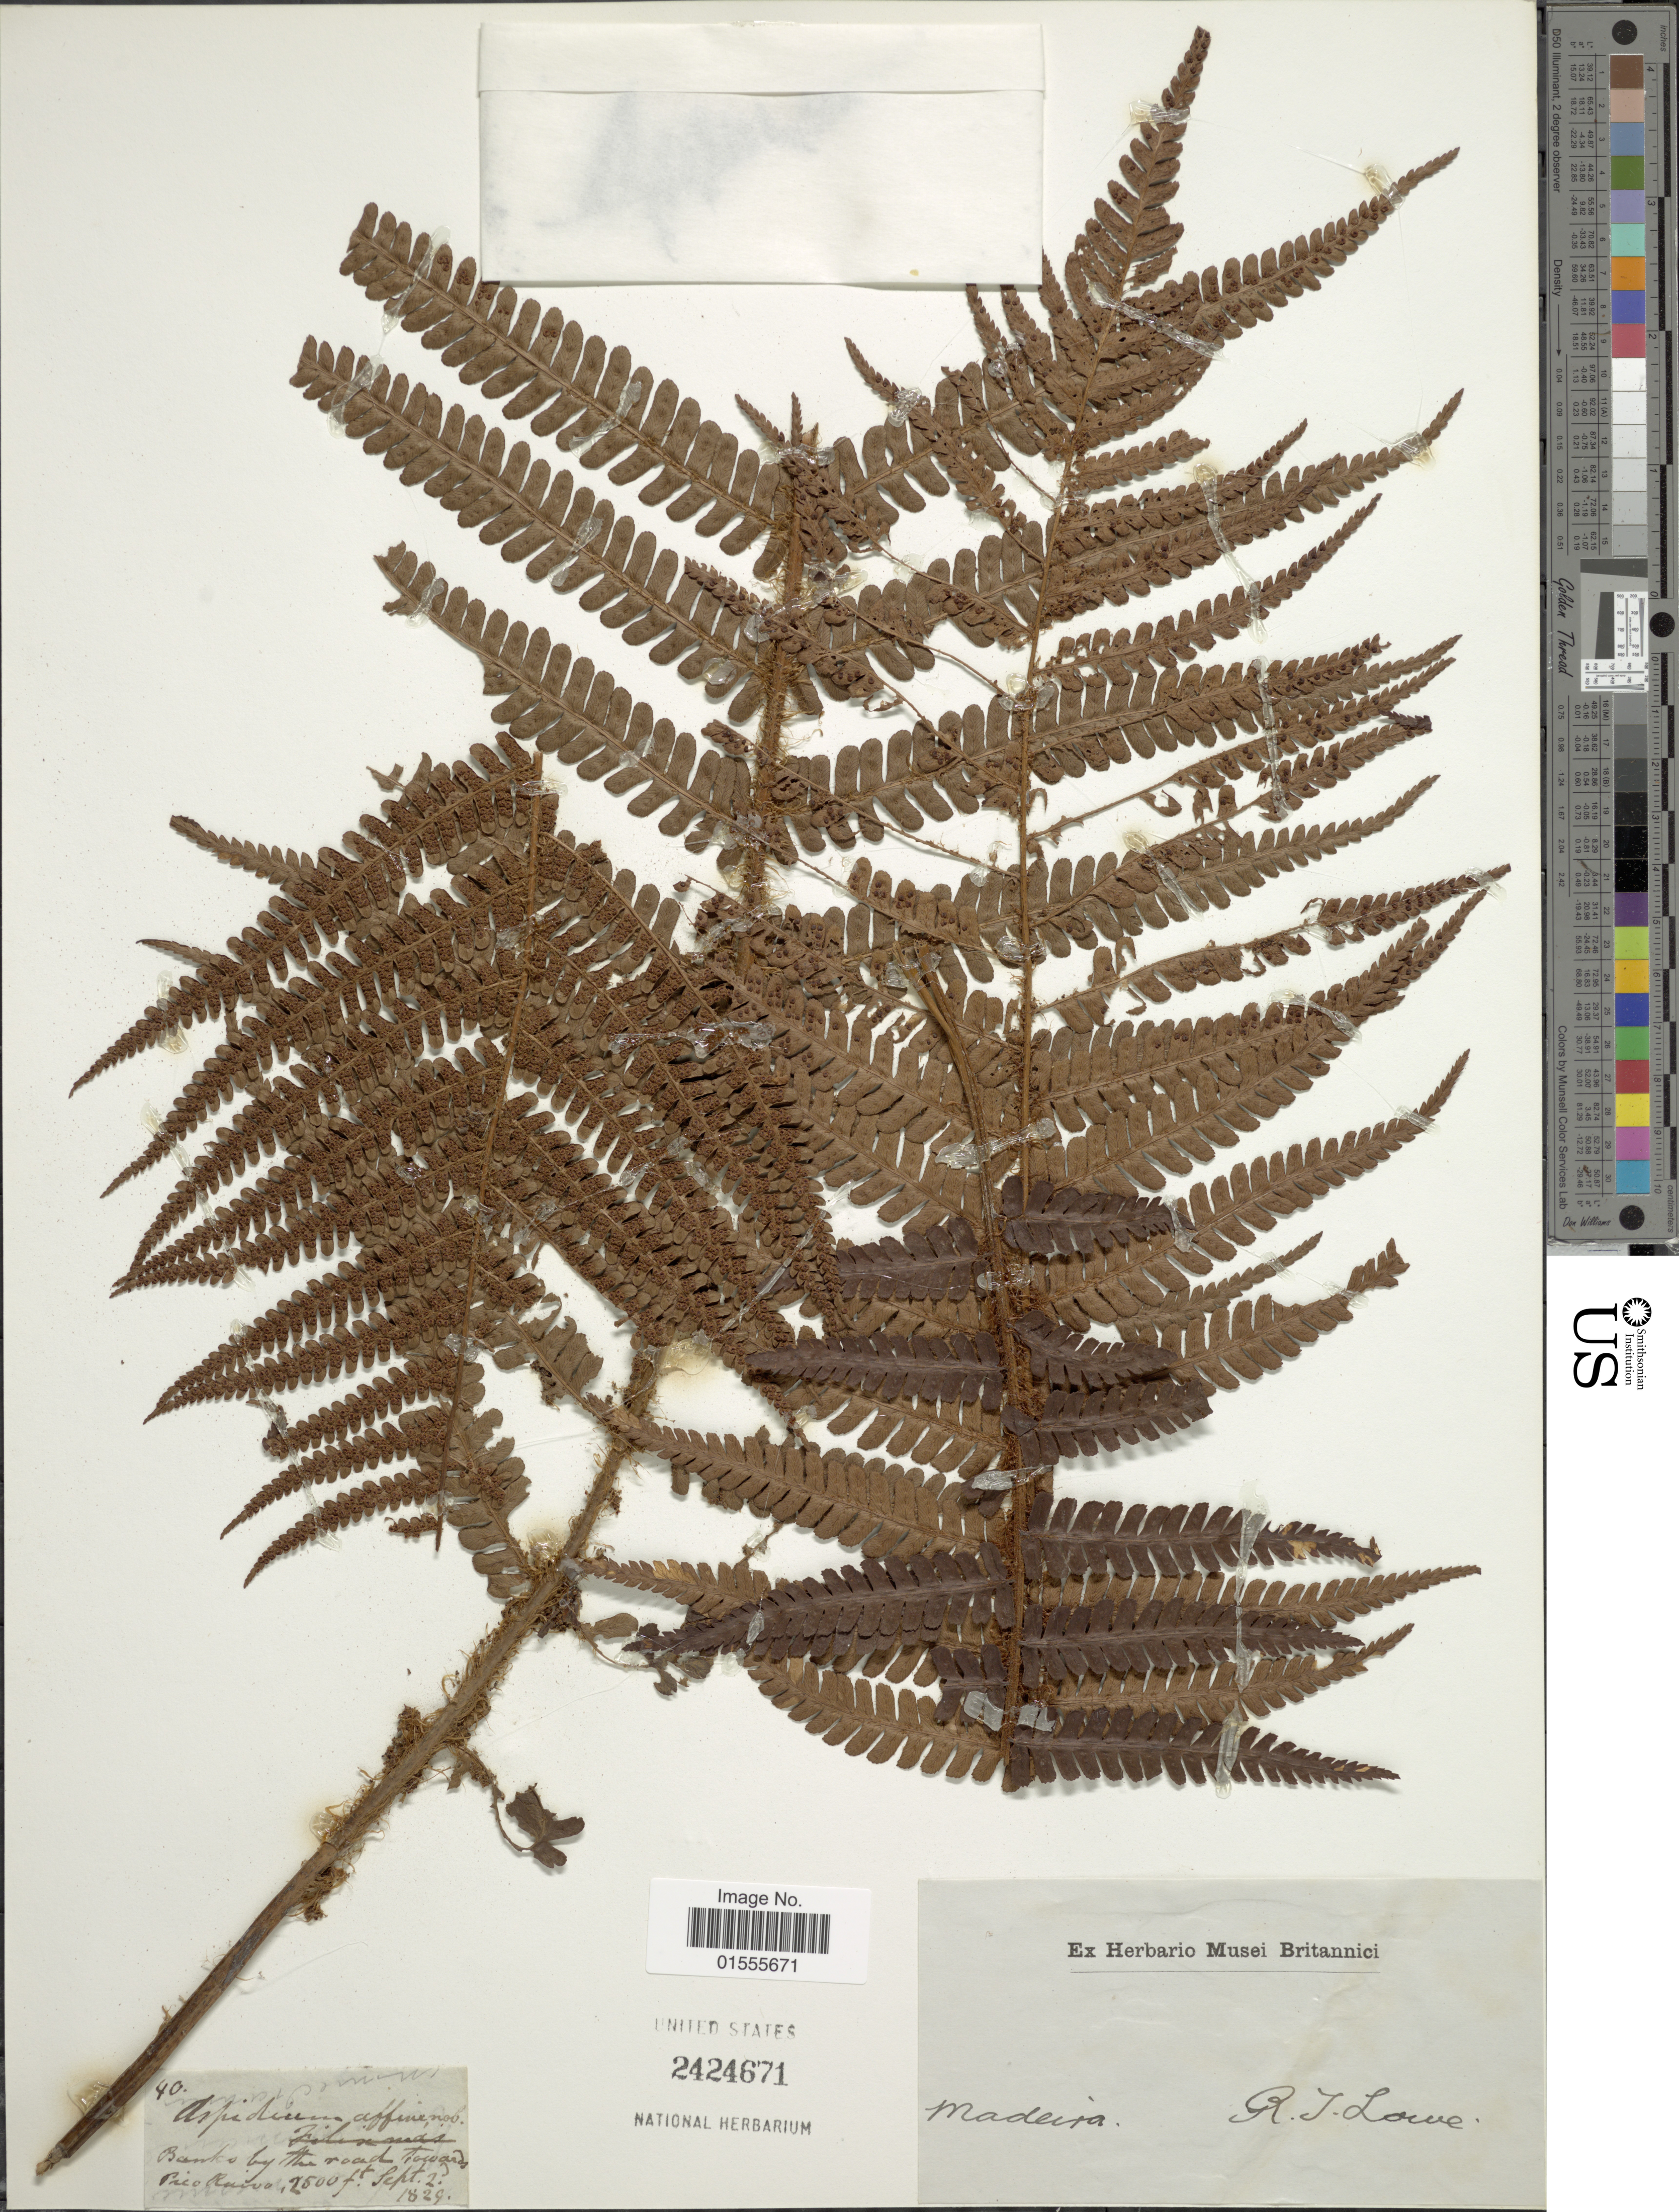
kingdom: Plantae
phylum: Tracheophyta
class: Polypodiopsida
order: Polypodiales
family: Dryopteridaceae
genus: Dryopteris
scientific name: Dryopteris borreri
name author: (Newman) Oberholzer & Tavel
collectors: R. T. Lowe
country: Portugal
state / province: Madeira (Aut. Reg.)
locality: Bank by the road towards Pico Raivo [interpreted]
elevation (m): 762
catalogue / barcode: US 2424671